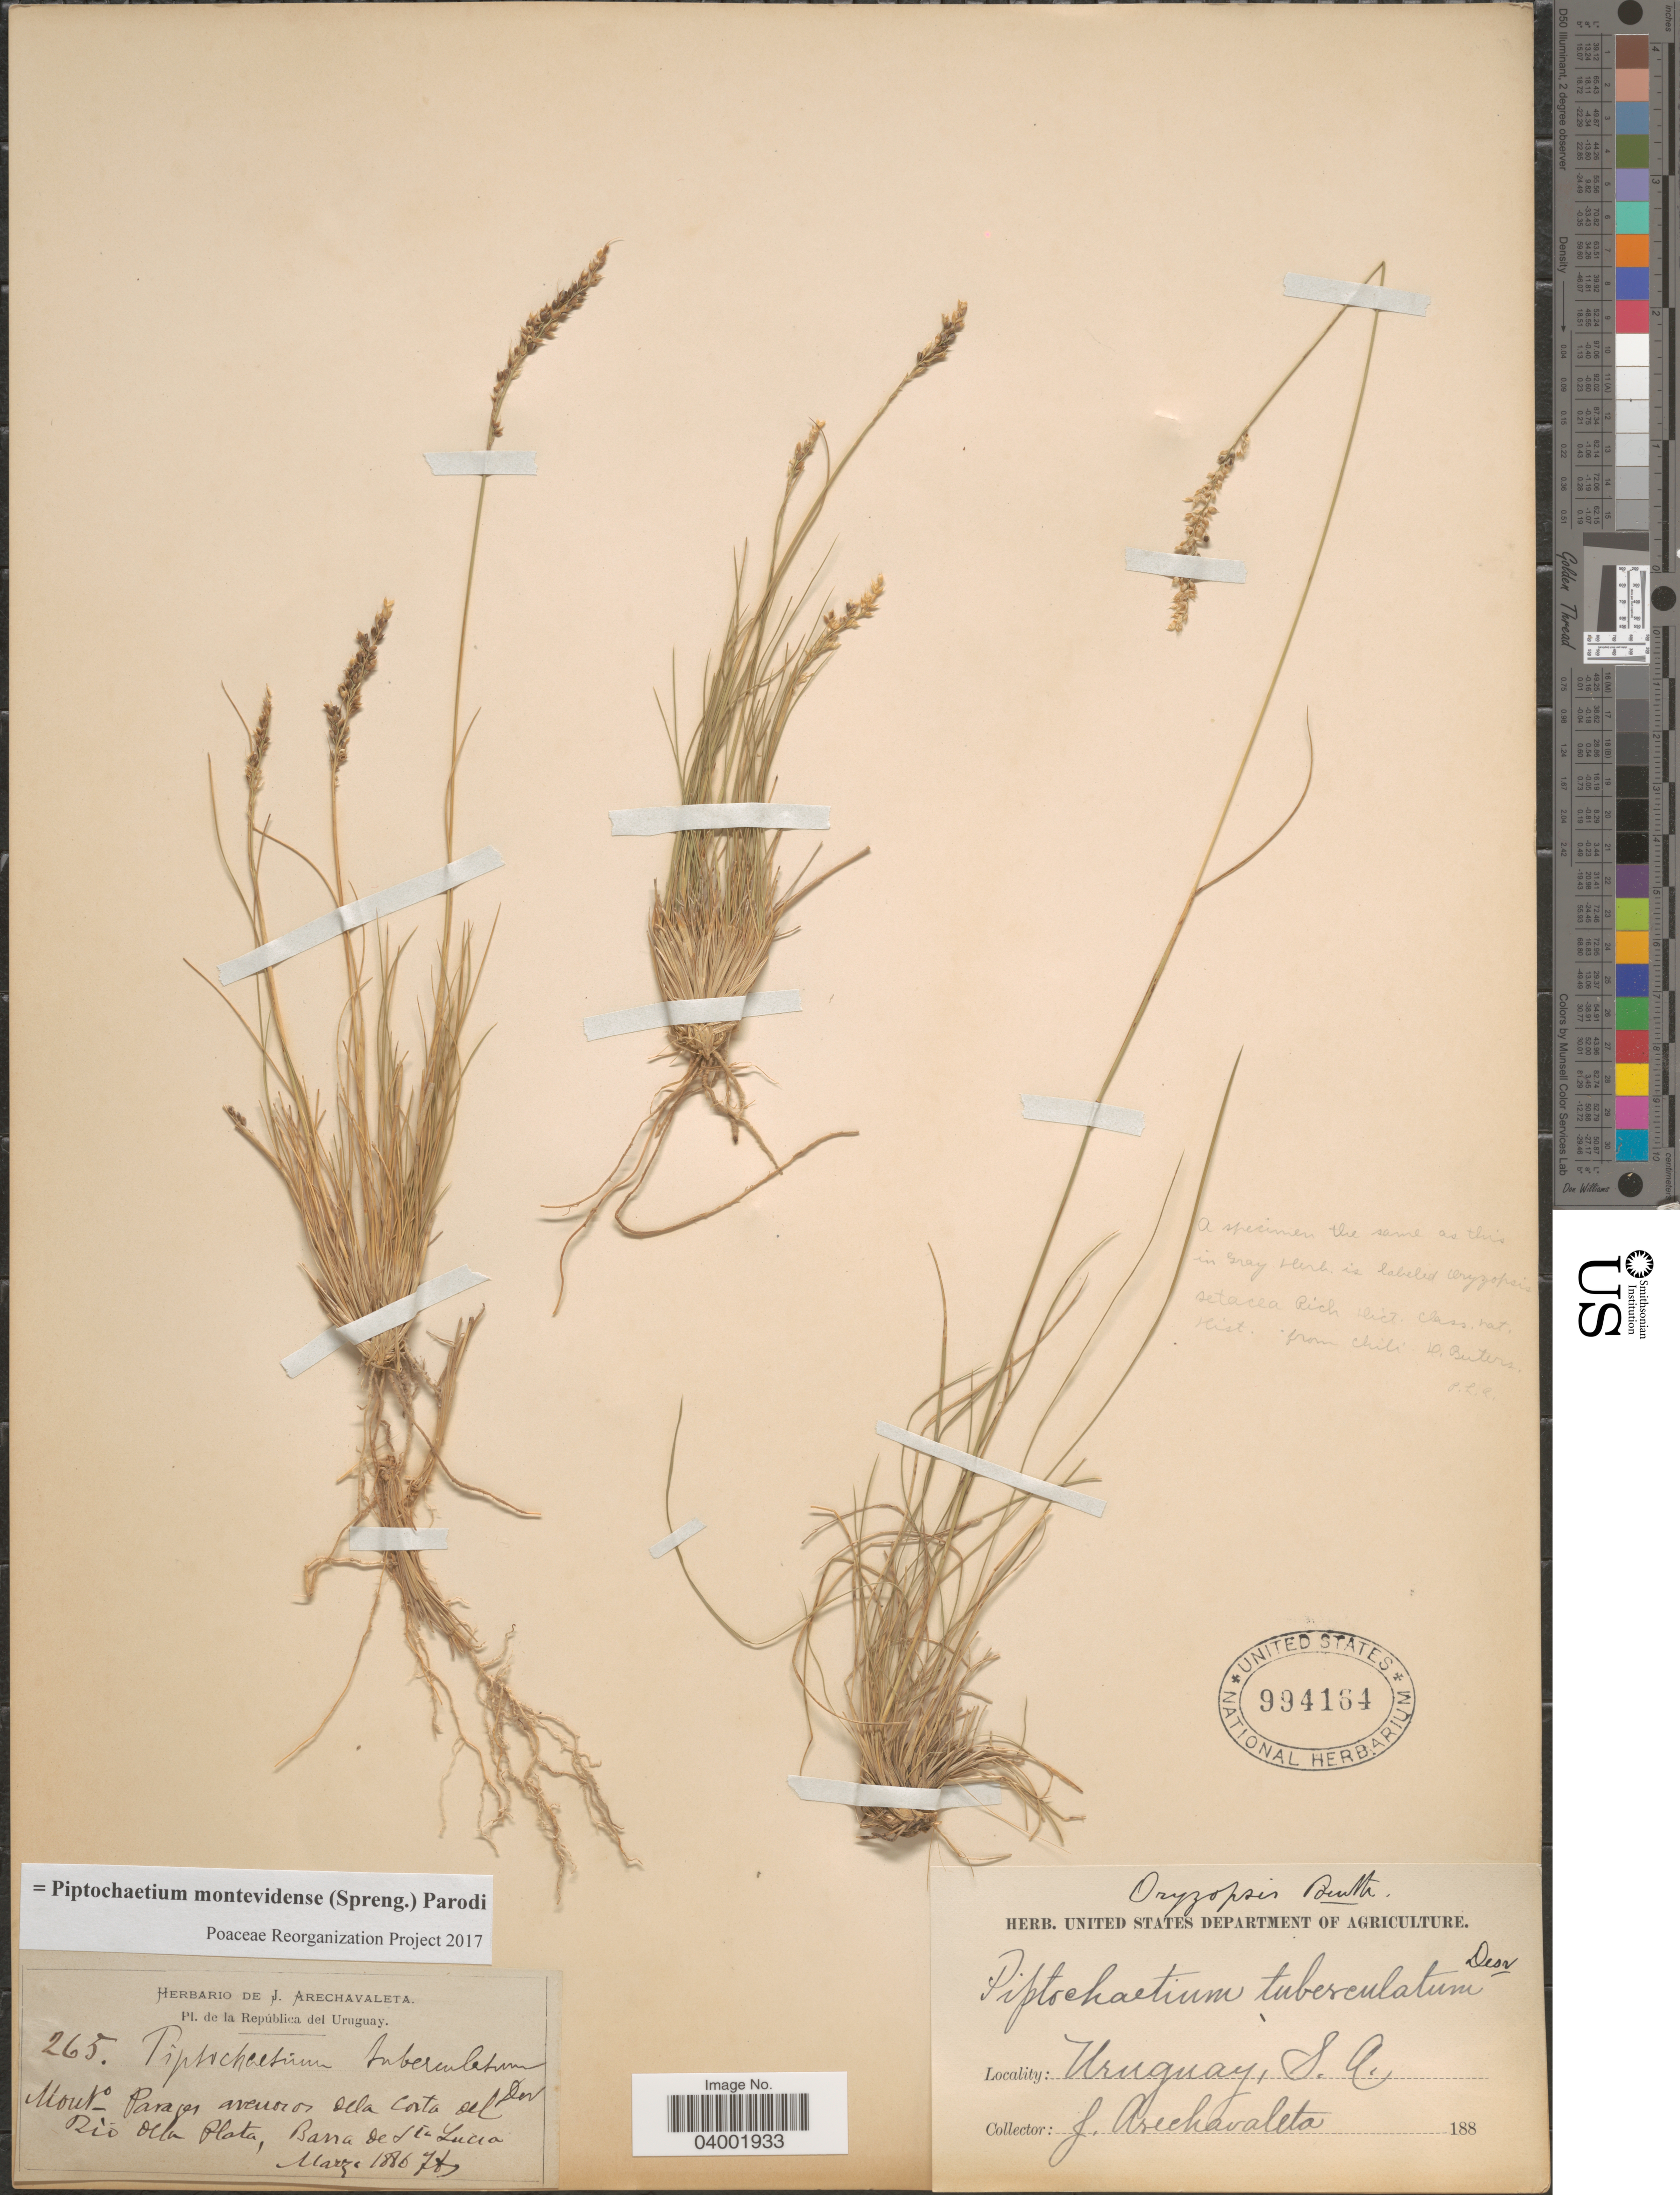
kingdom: Plantae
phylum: Tracheophyta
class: Liliopsida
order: Poales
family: Poaceae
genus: Piptochaetium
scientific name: Piptochaetium montevidense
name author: (Spreng.) Parodi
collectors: J. Arechavaleta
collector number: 265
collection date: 1886-03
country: Uruguay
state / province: Montevideo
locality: Rìo Olba Plata, Barra de Sta. Lucia.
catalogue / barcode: US 994164